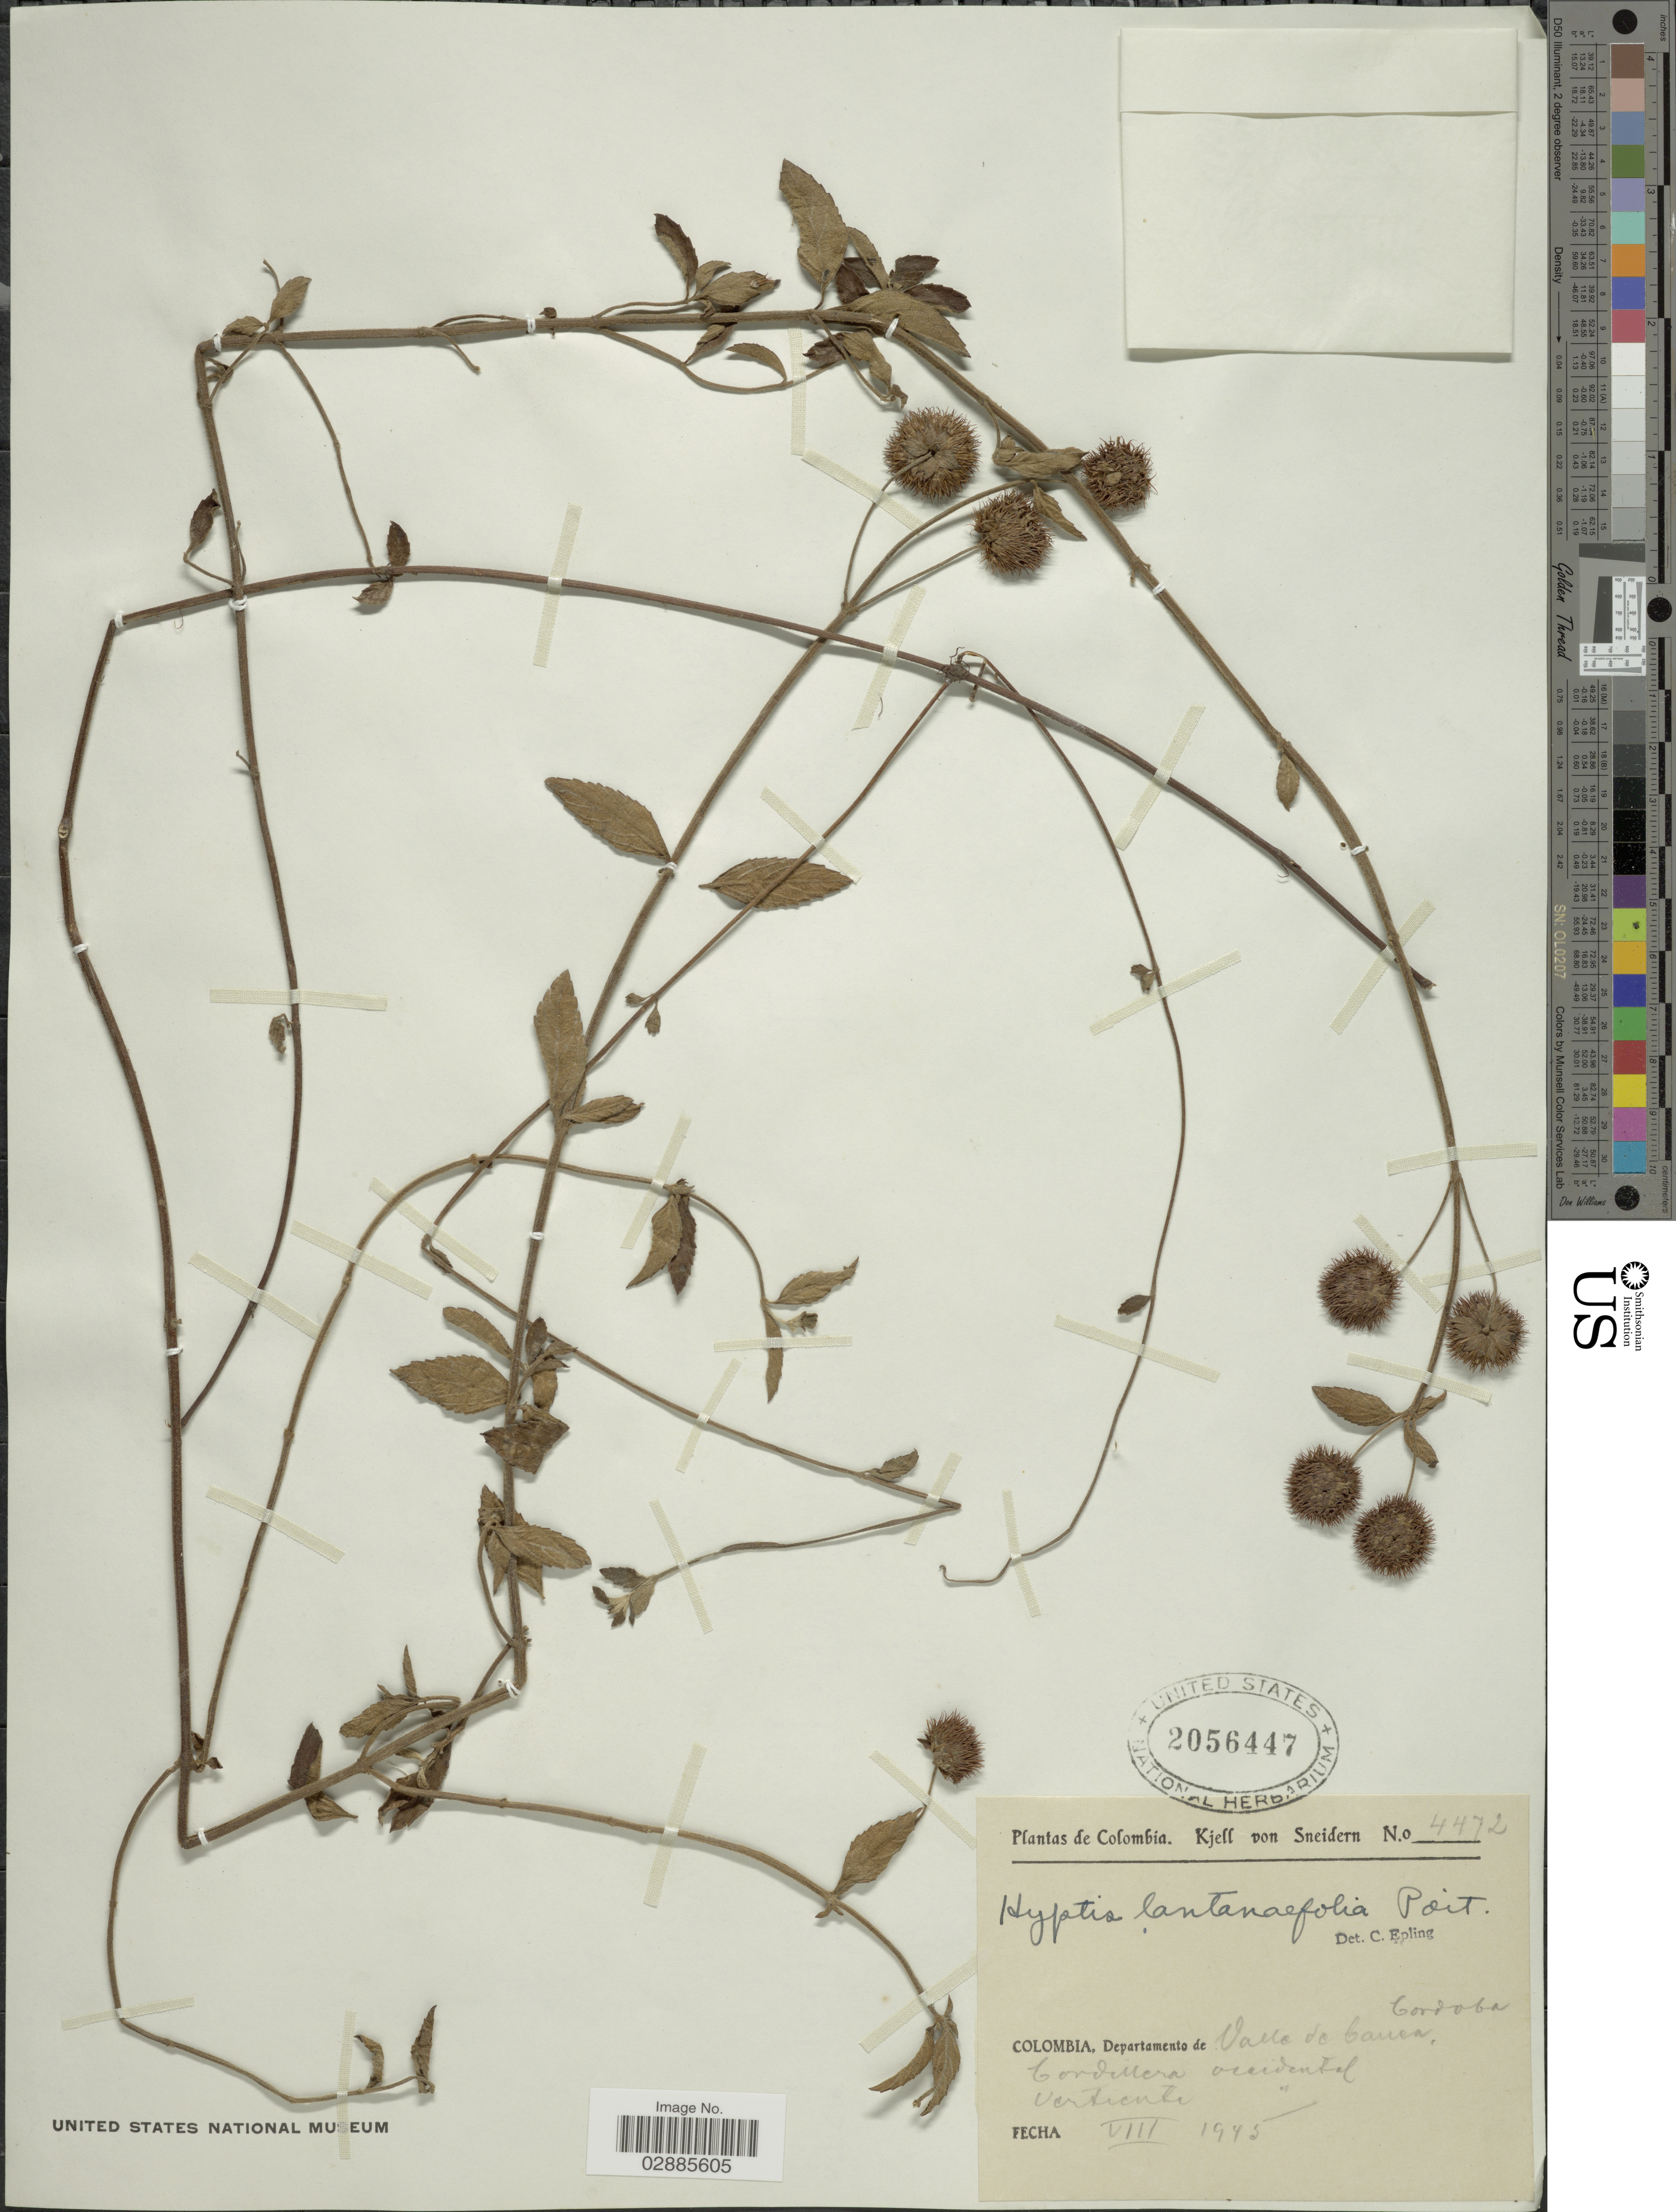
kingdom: Plantae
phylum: Tracheophyta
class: Magnoliopsida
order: Lamiales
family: Lamiaceae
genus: Hyptis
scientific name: Hyptis lantanifolia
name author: Poit.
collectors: K. von Sneidern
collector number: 4472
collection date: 1945-08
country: Colombia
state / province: Valle del Cauca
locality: Departamento de Valle del Cauca. Cordoba. Cordillera Occidental. Vertiente Occidental.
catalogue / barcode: US 2056447